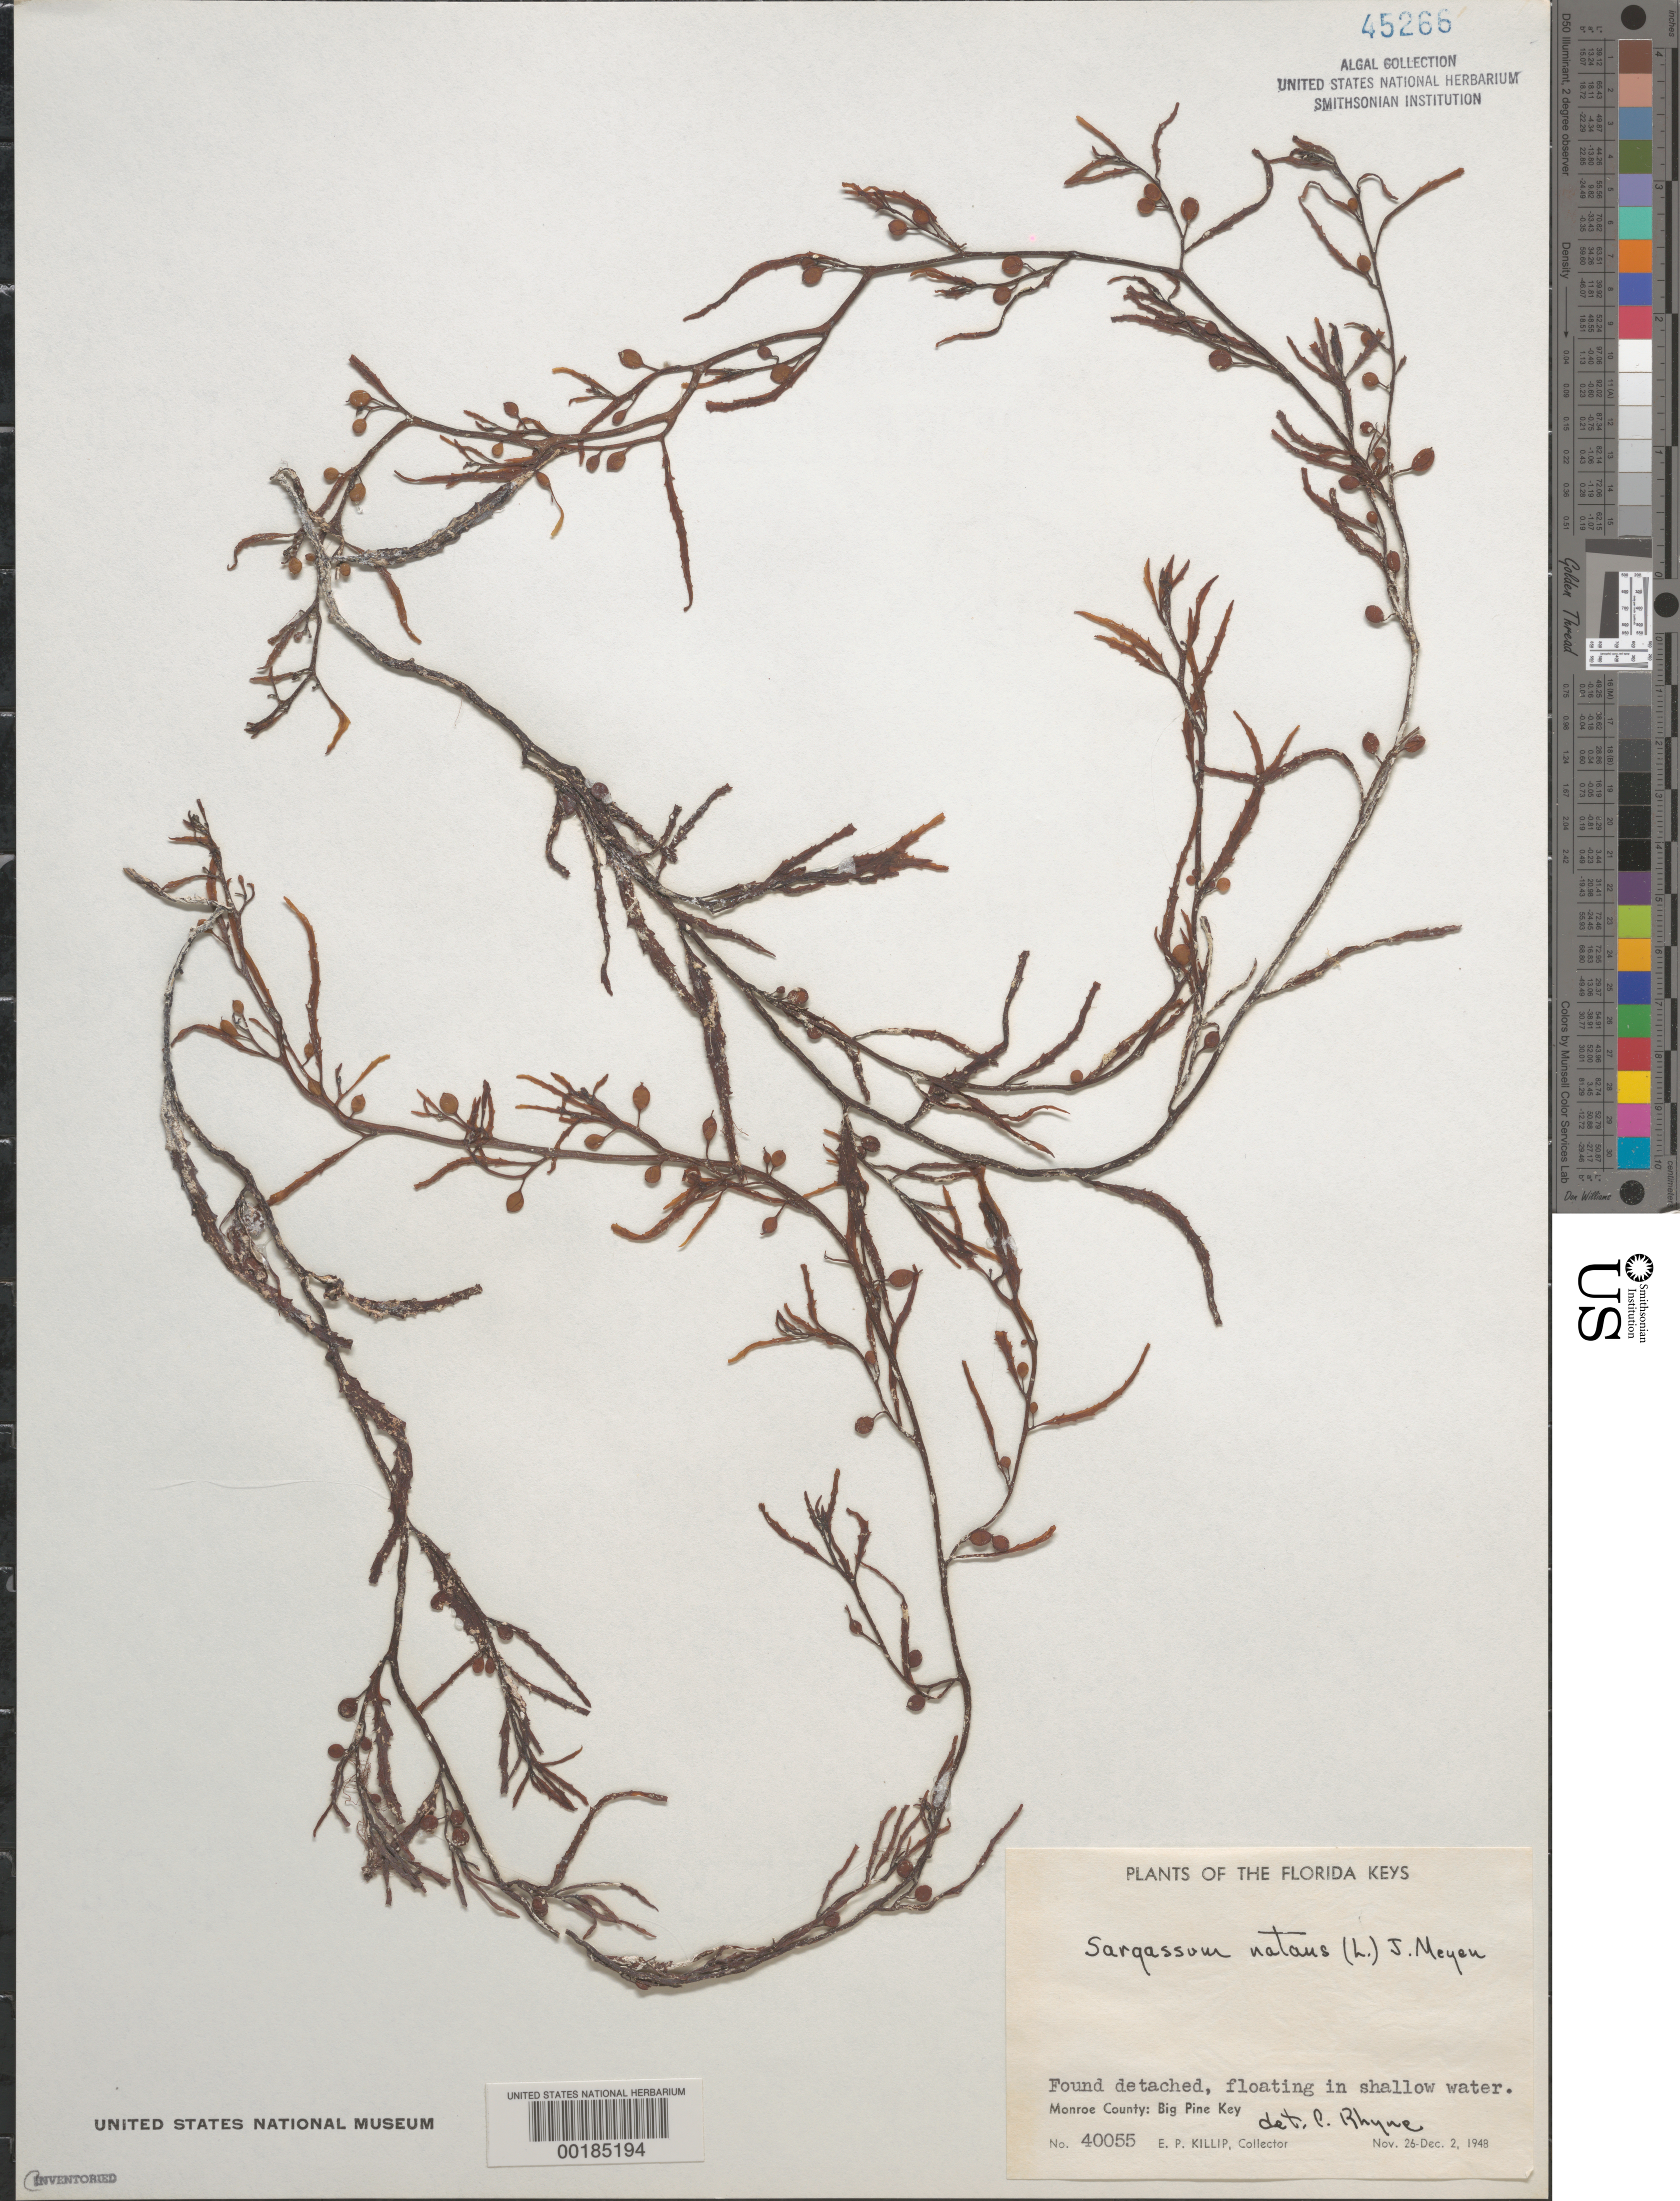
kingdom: Chromista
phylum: Ochrophyta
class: Phaeophyceae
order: Fucales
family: Sargassaceae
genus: Sargassum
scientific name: Sargassum natans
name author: (L.) Gaillon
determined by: Rhyne, C. F.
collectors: E. P. Killip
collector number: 40055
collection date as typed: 26 Nov 1948 TO 02 Dec 1948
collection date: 1948-11-26/1948-12-02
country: United States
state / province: Florida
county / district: Monroe County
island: Big Pine Key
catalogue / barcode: US 45266